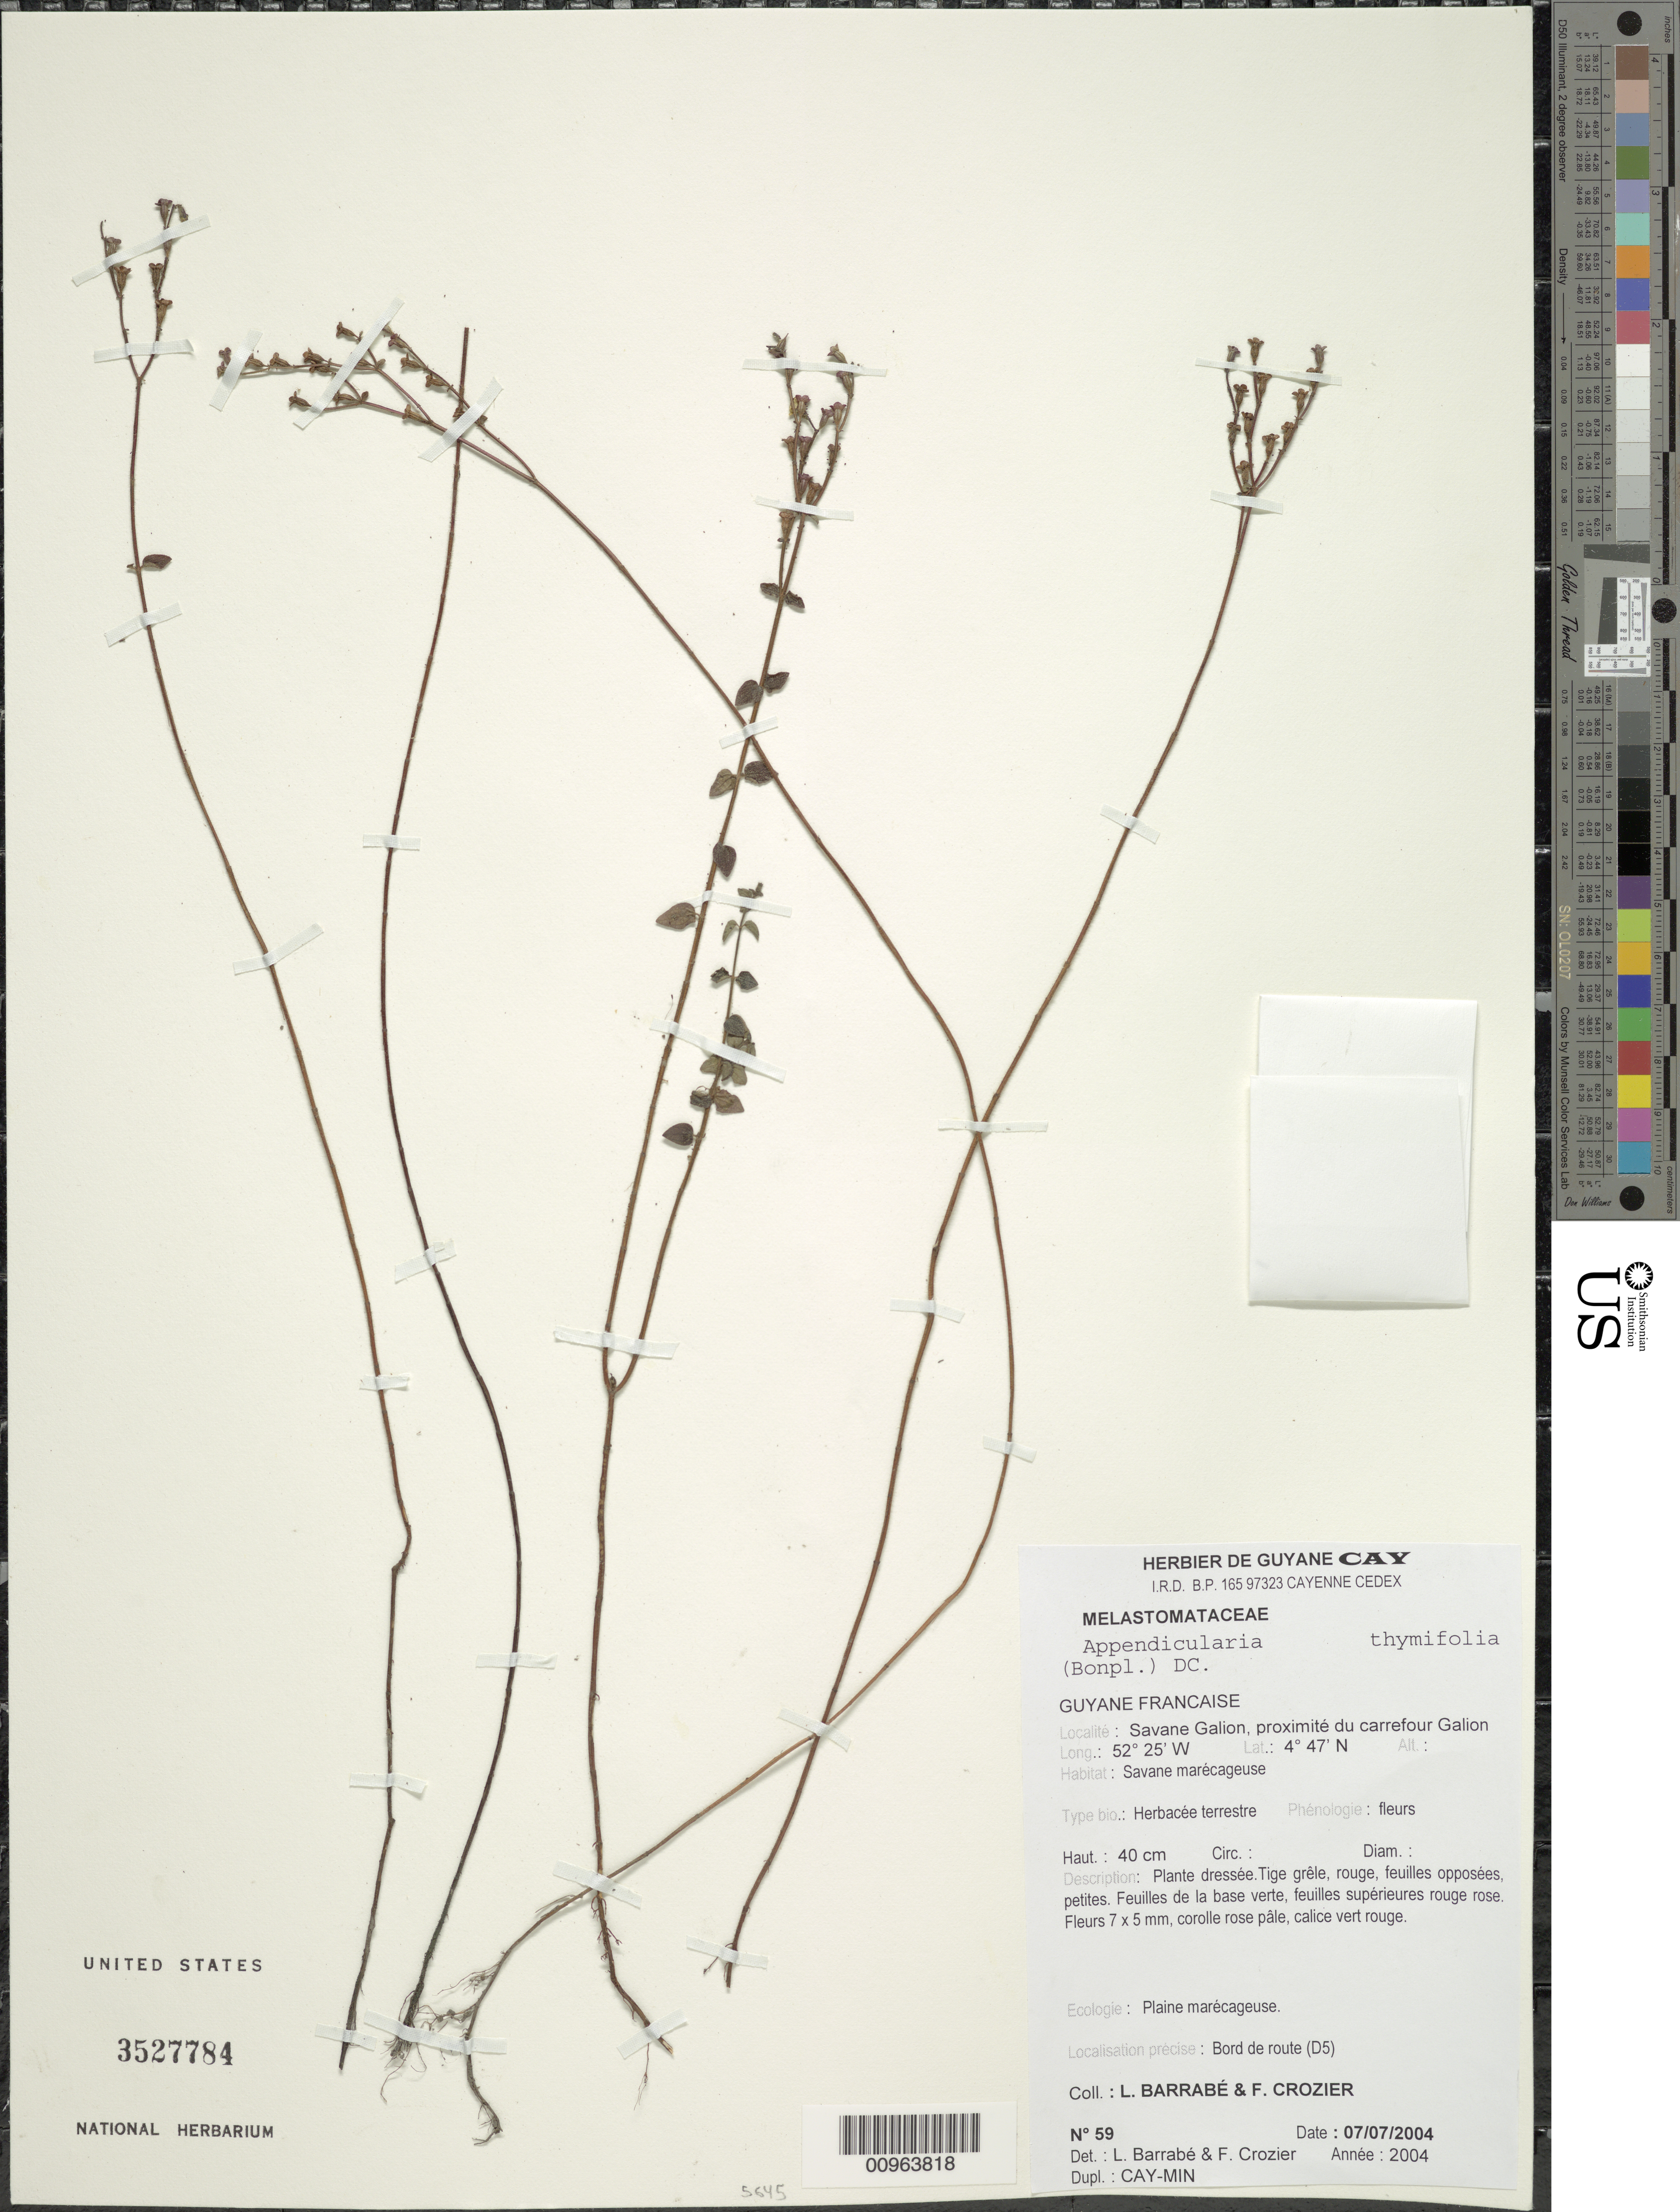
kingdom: Plantae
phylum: Tracheophyta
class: Magnoliopsida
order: Myrtales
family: Melastomataceae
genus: Appendicularia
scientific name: Appendicularia thymifolia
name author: (Bonpl.) DC.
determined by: Barrabé, L.; Crozier, F.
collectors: L. Barrabé & F. Crozier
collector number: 59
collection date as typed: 7-Jul-04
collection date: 2004-07-07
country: French Guiana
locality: Savane Galion, proximité du carrefour Galion; bord de route (D5)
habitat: Savane marécageuse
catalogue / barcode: US 3527784